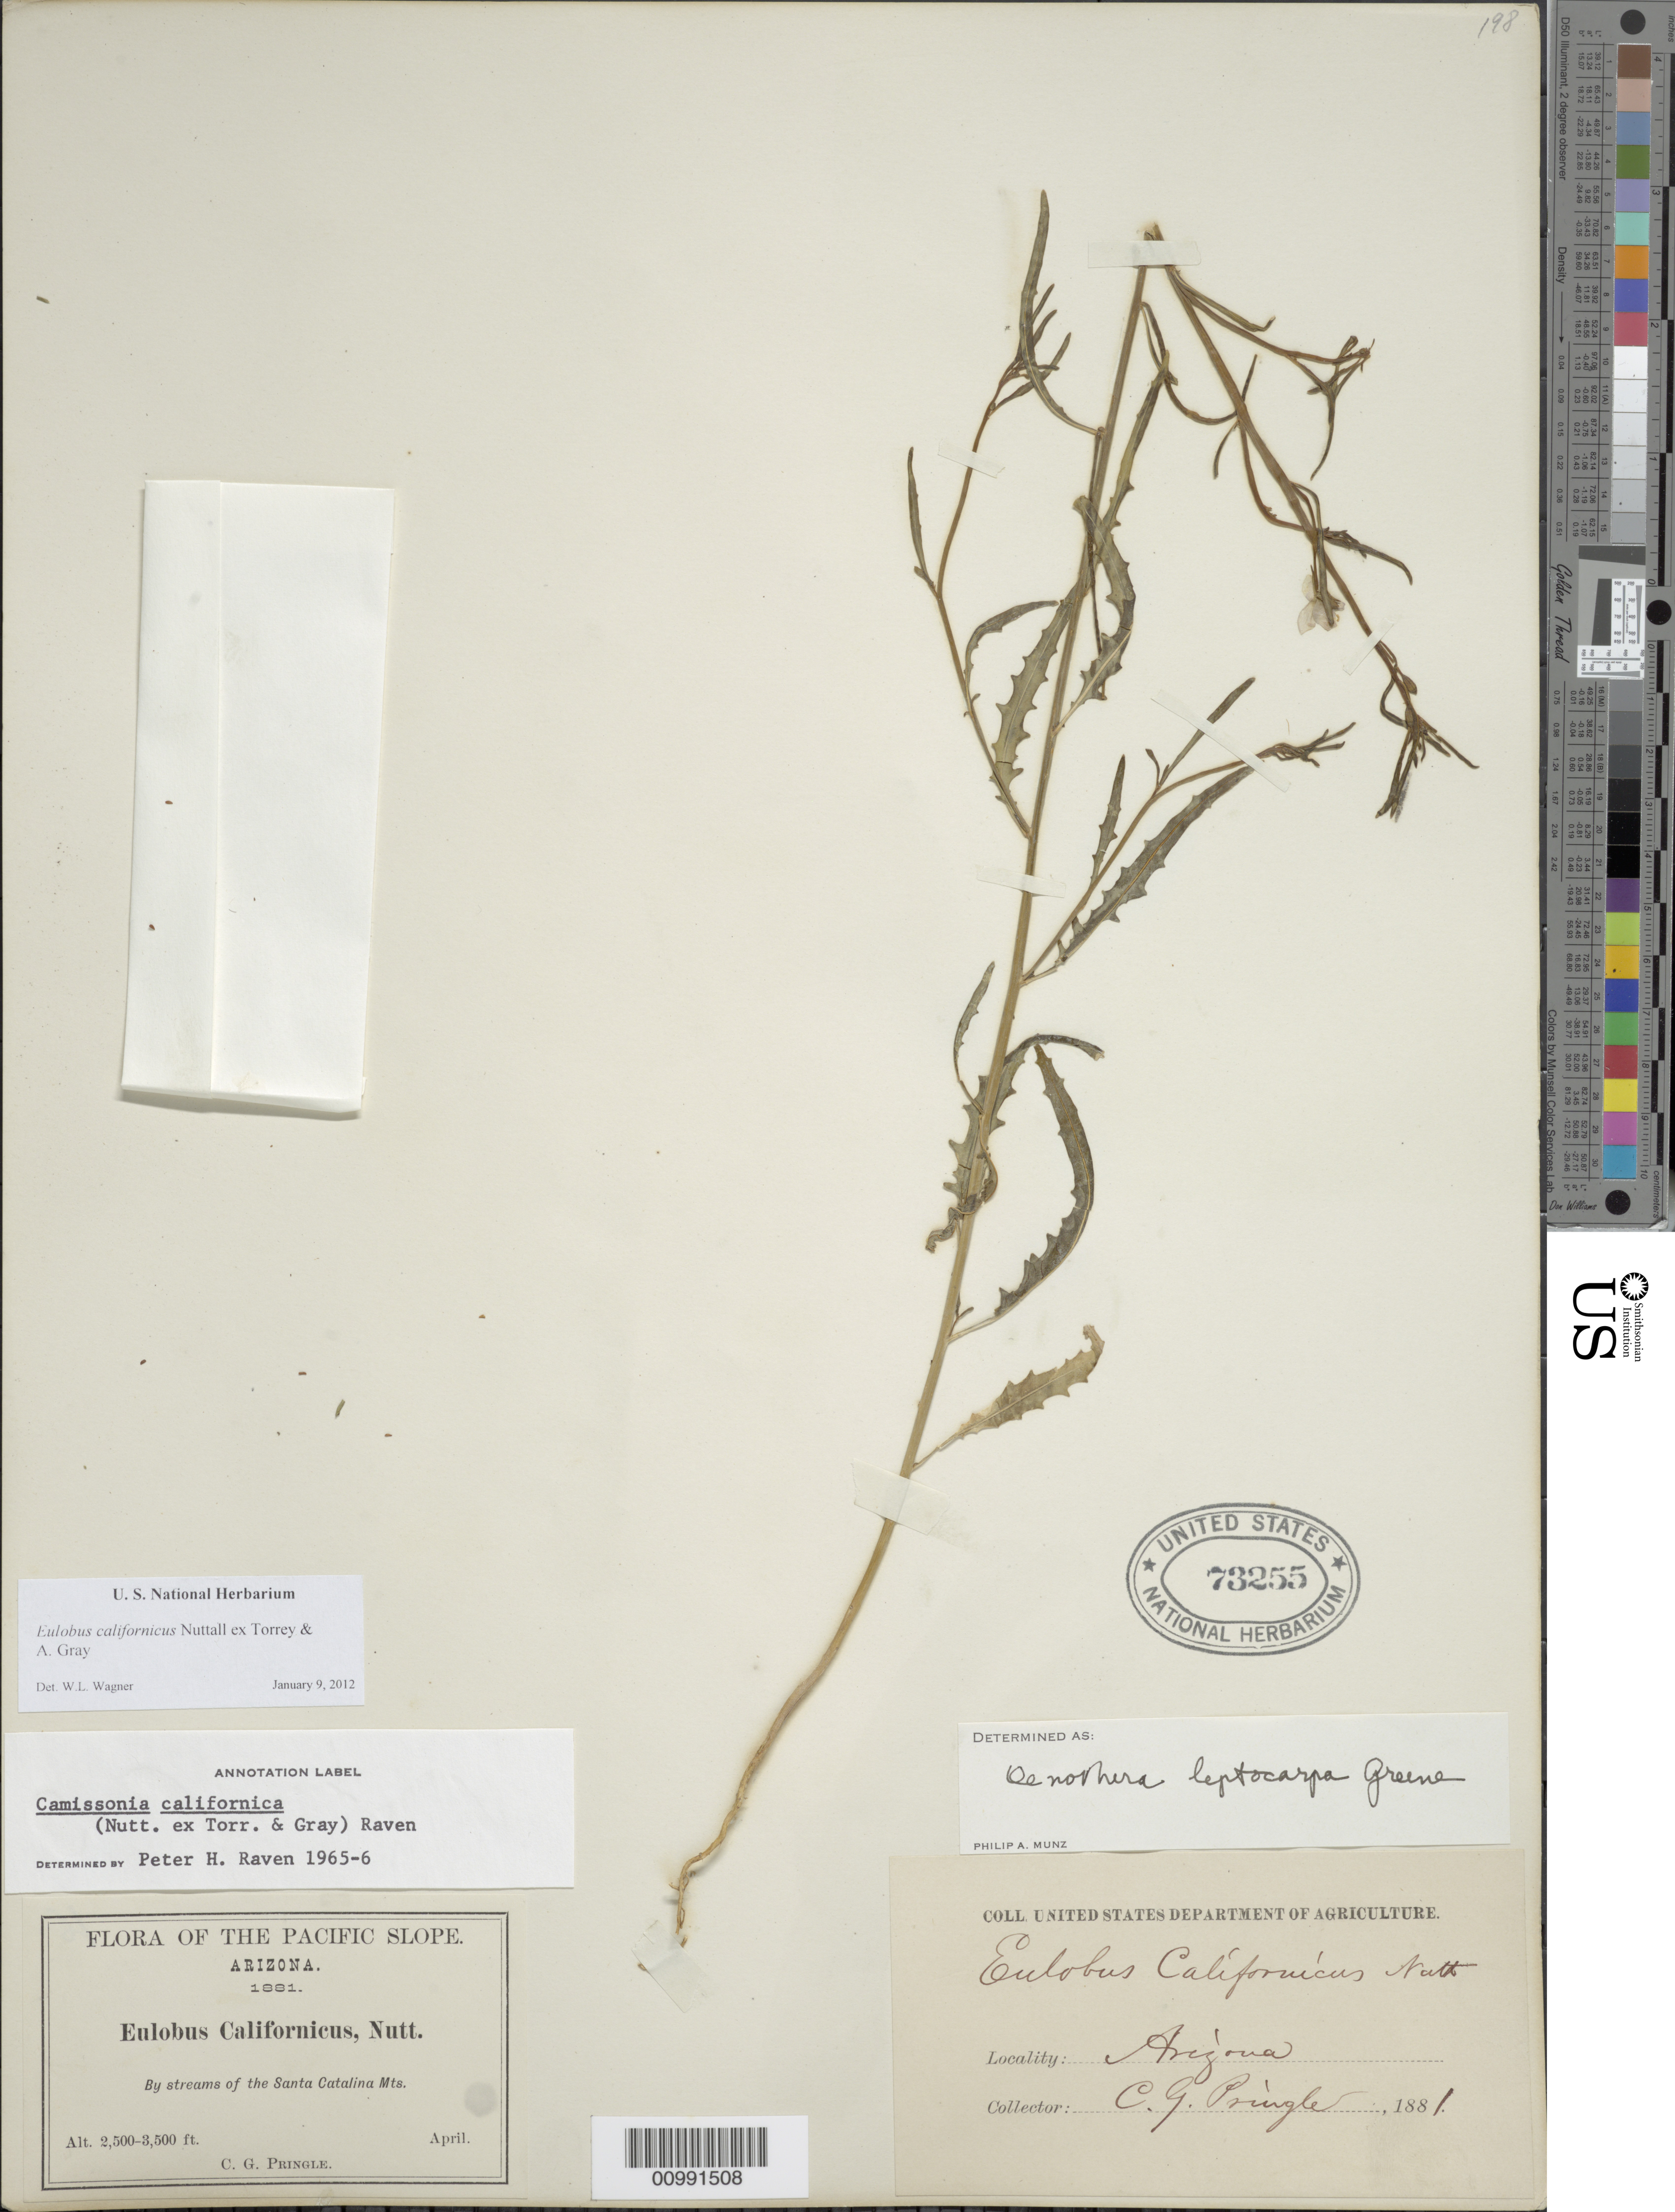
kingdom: Plantae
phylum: Tracheophyta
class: Magnoliopsida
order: Myrtales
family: Onagraceae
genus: Eulobus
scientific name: Eulobus californicus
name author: Nutt. ex Torr. & A. Gray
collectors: C. G. Pringle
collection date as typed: Apr 1881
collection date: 1881-04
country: United States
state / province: Arizona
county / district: Pima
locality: By streams of the Santa Catalina Mountains.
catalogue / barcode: US 73255